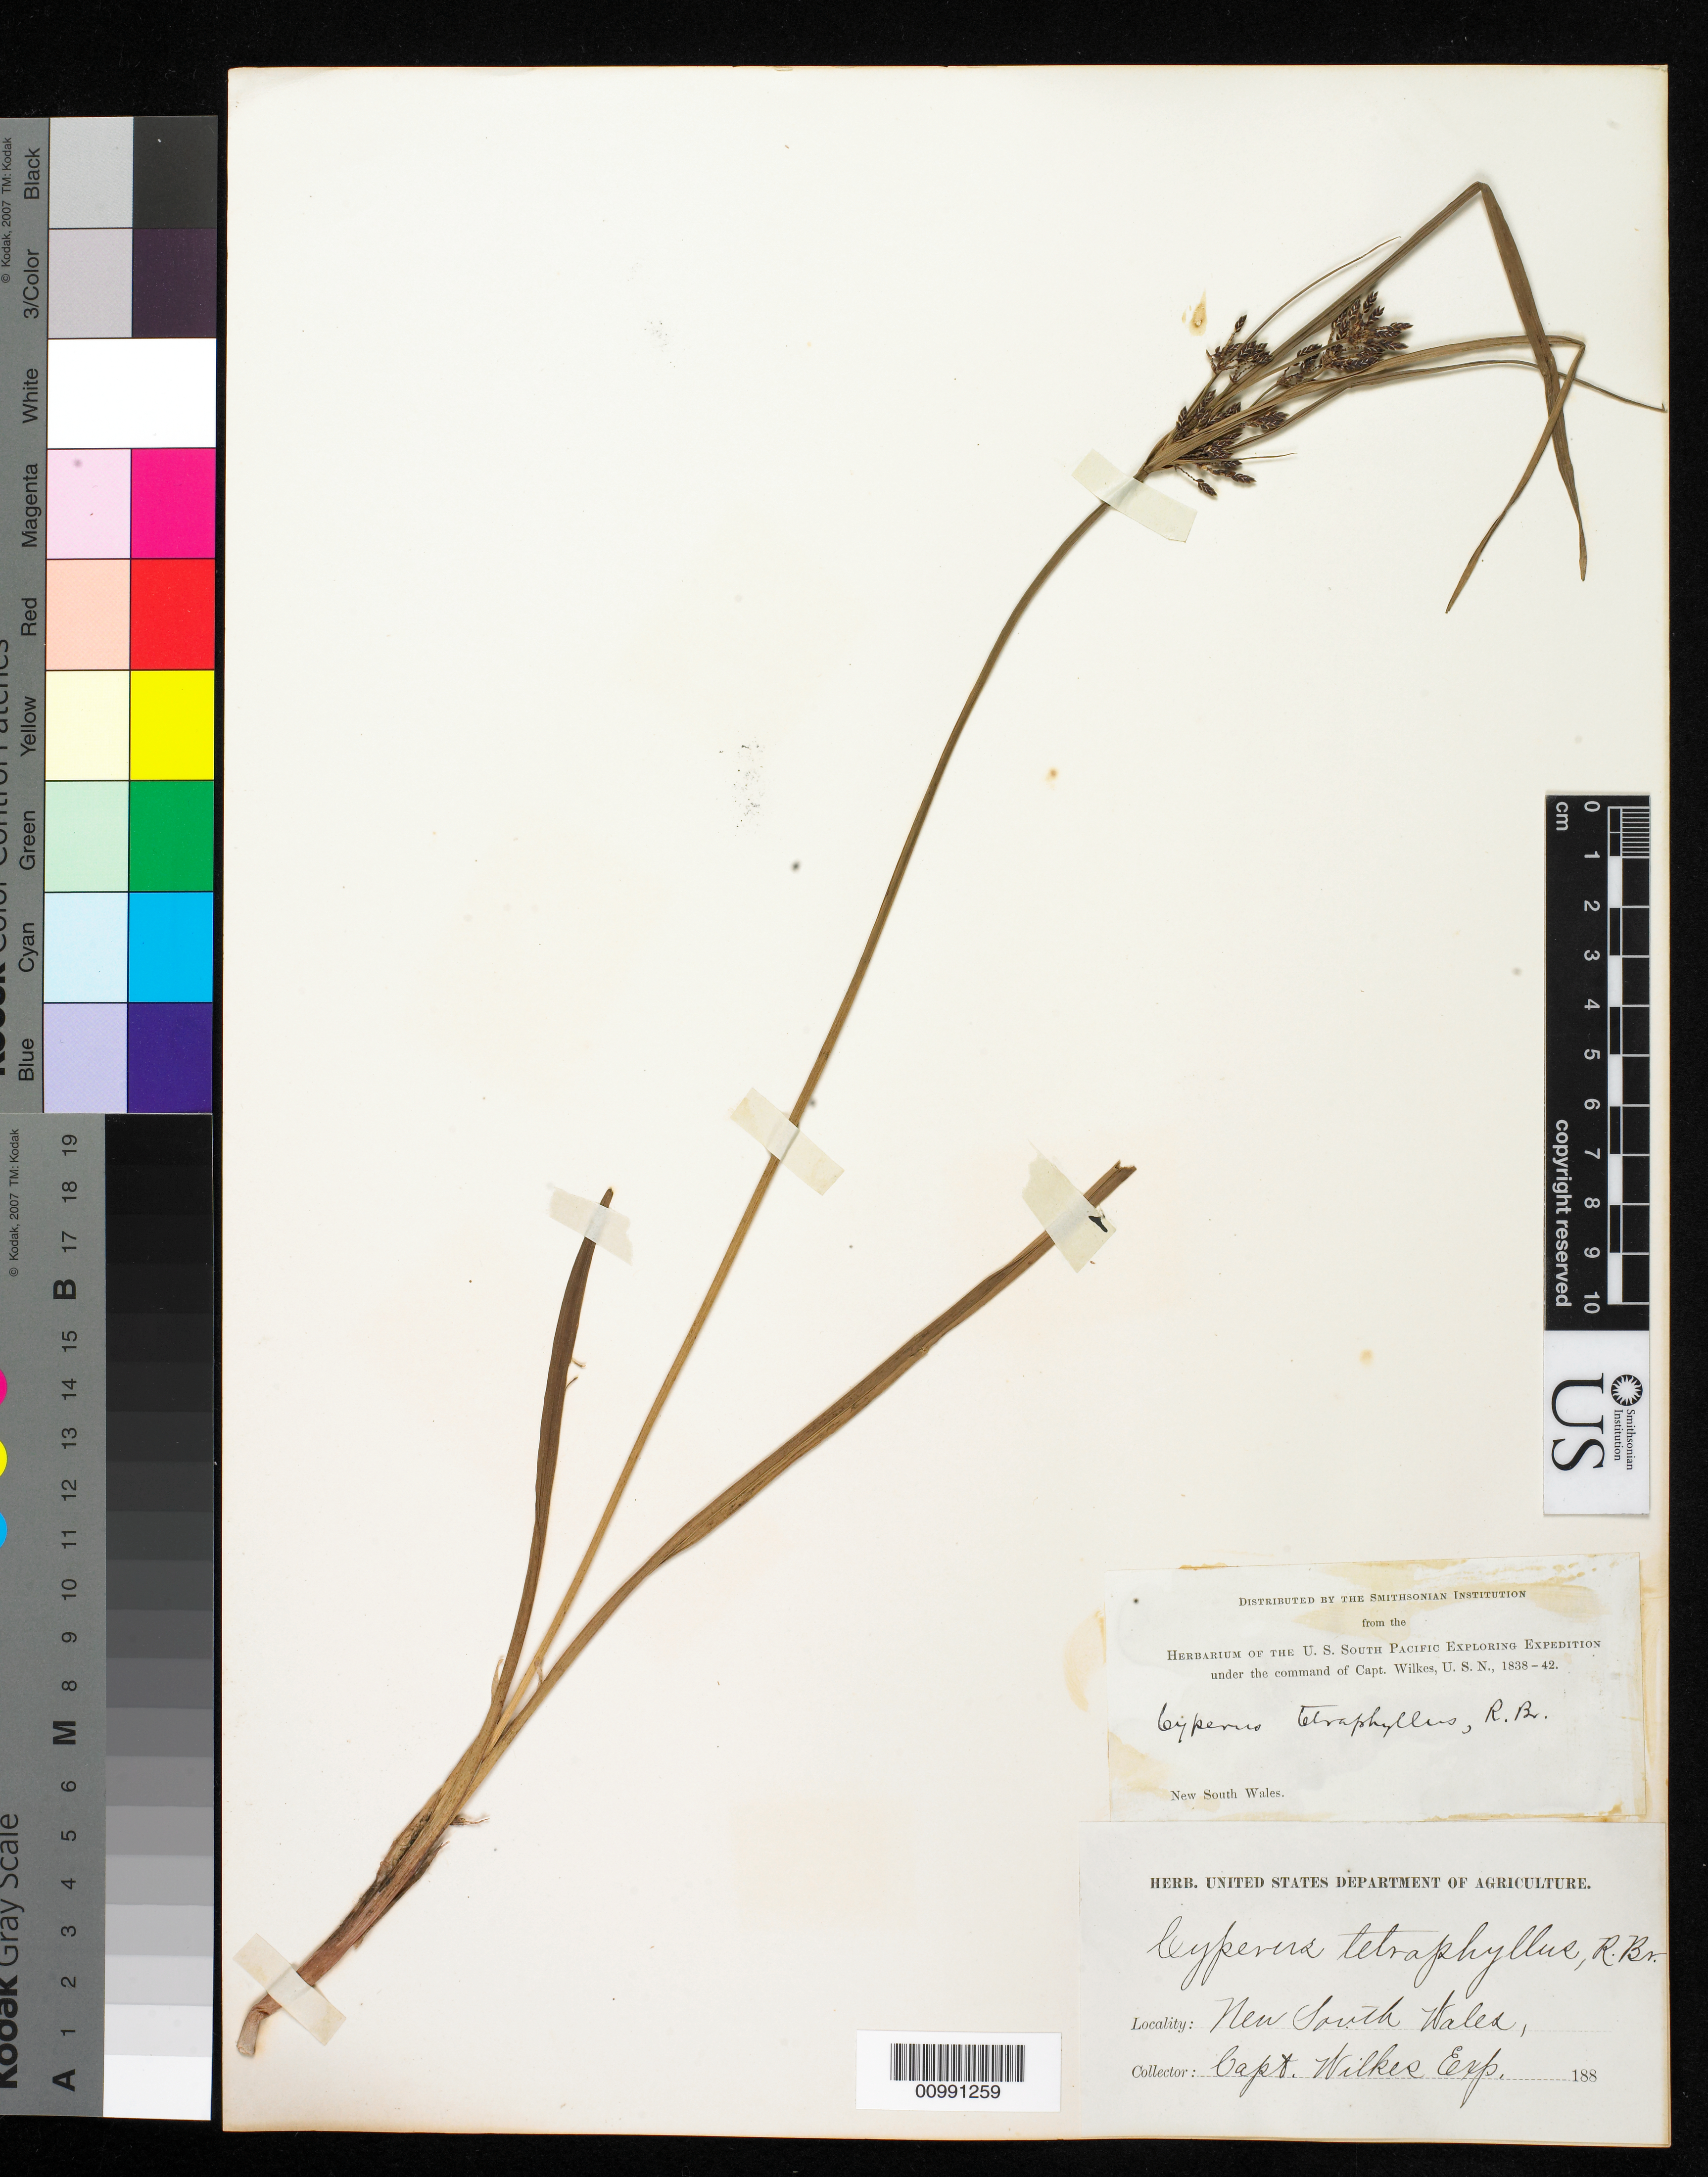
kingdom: Plantae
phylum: Tracheophyta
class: Liliopsida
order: Poales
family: Cyperaceae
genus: Cyperus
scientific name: Cyperus tetraphyllus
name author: R. Br.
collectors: Wilkes Explor. Exped.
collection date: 1838/1842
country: Australia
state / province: New South Wales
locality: New South Wales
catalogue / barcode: US 98457